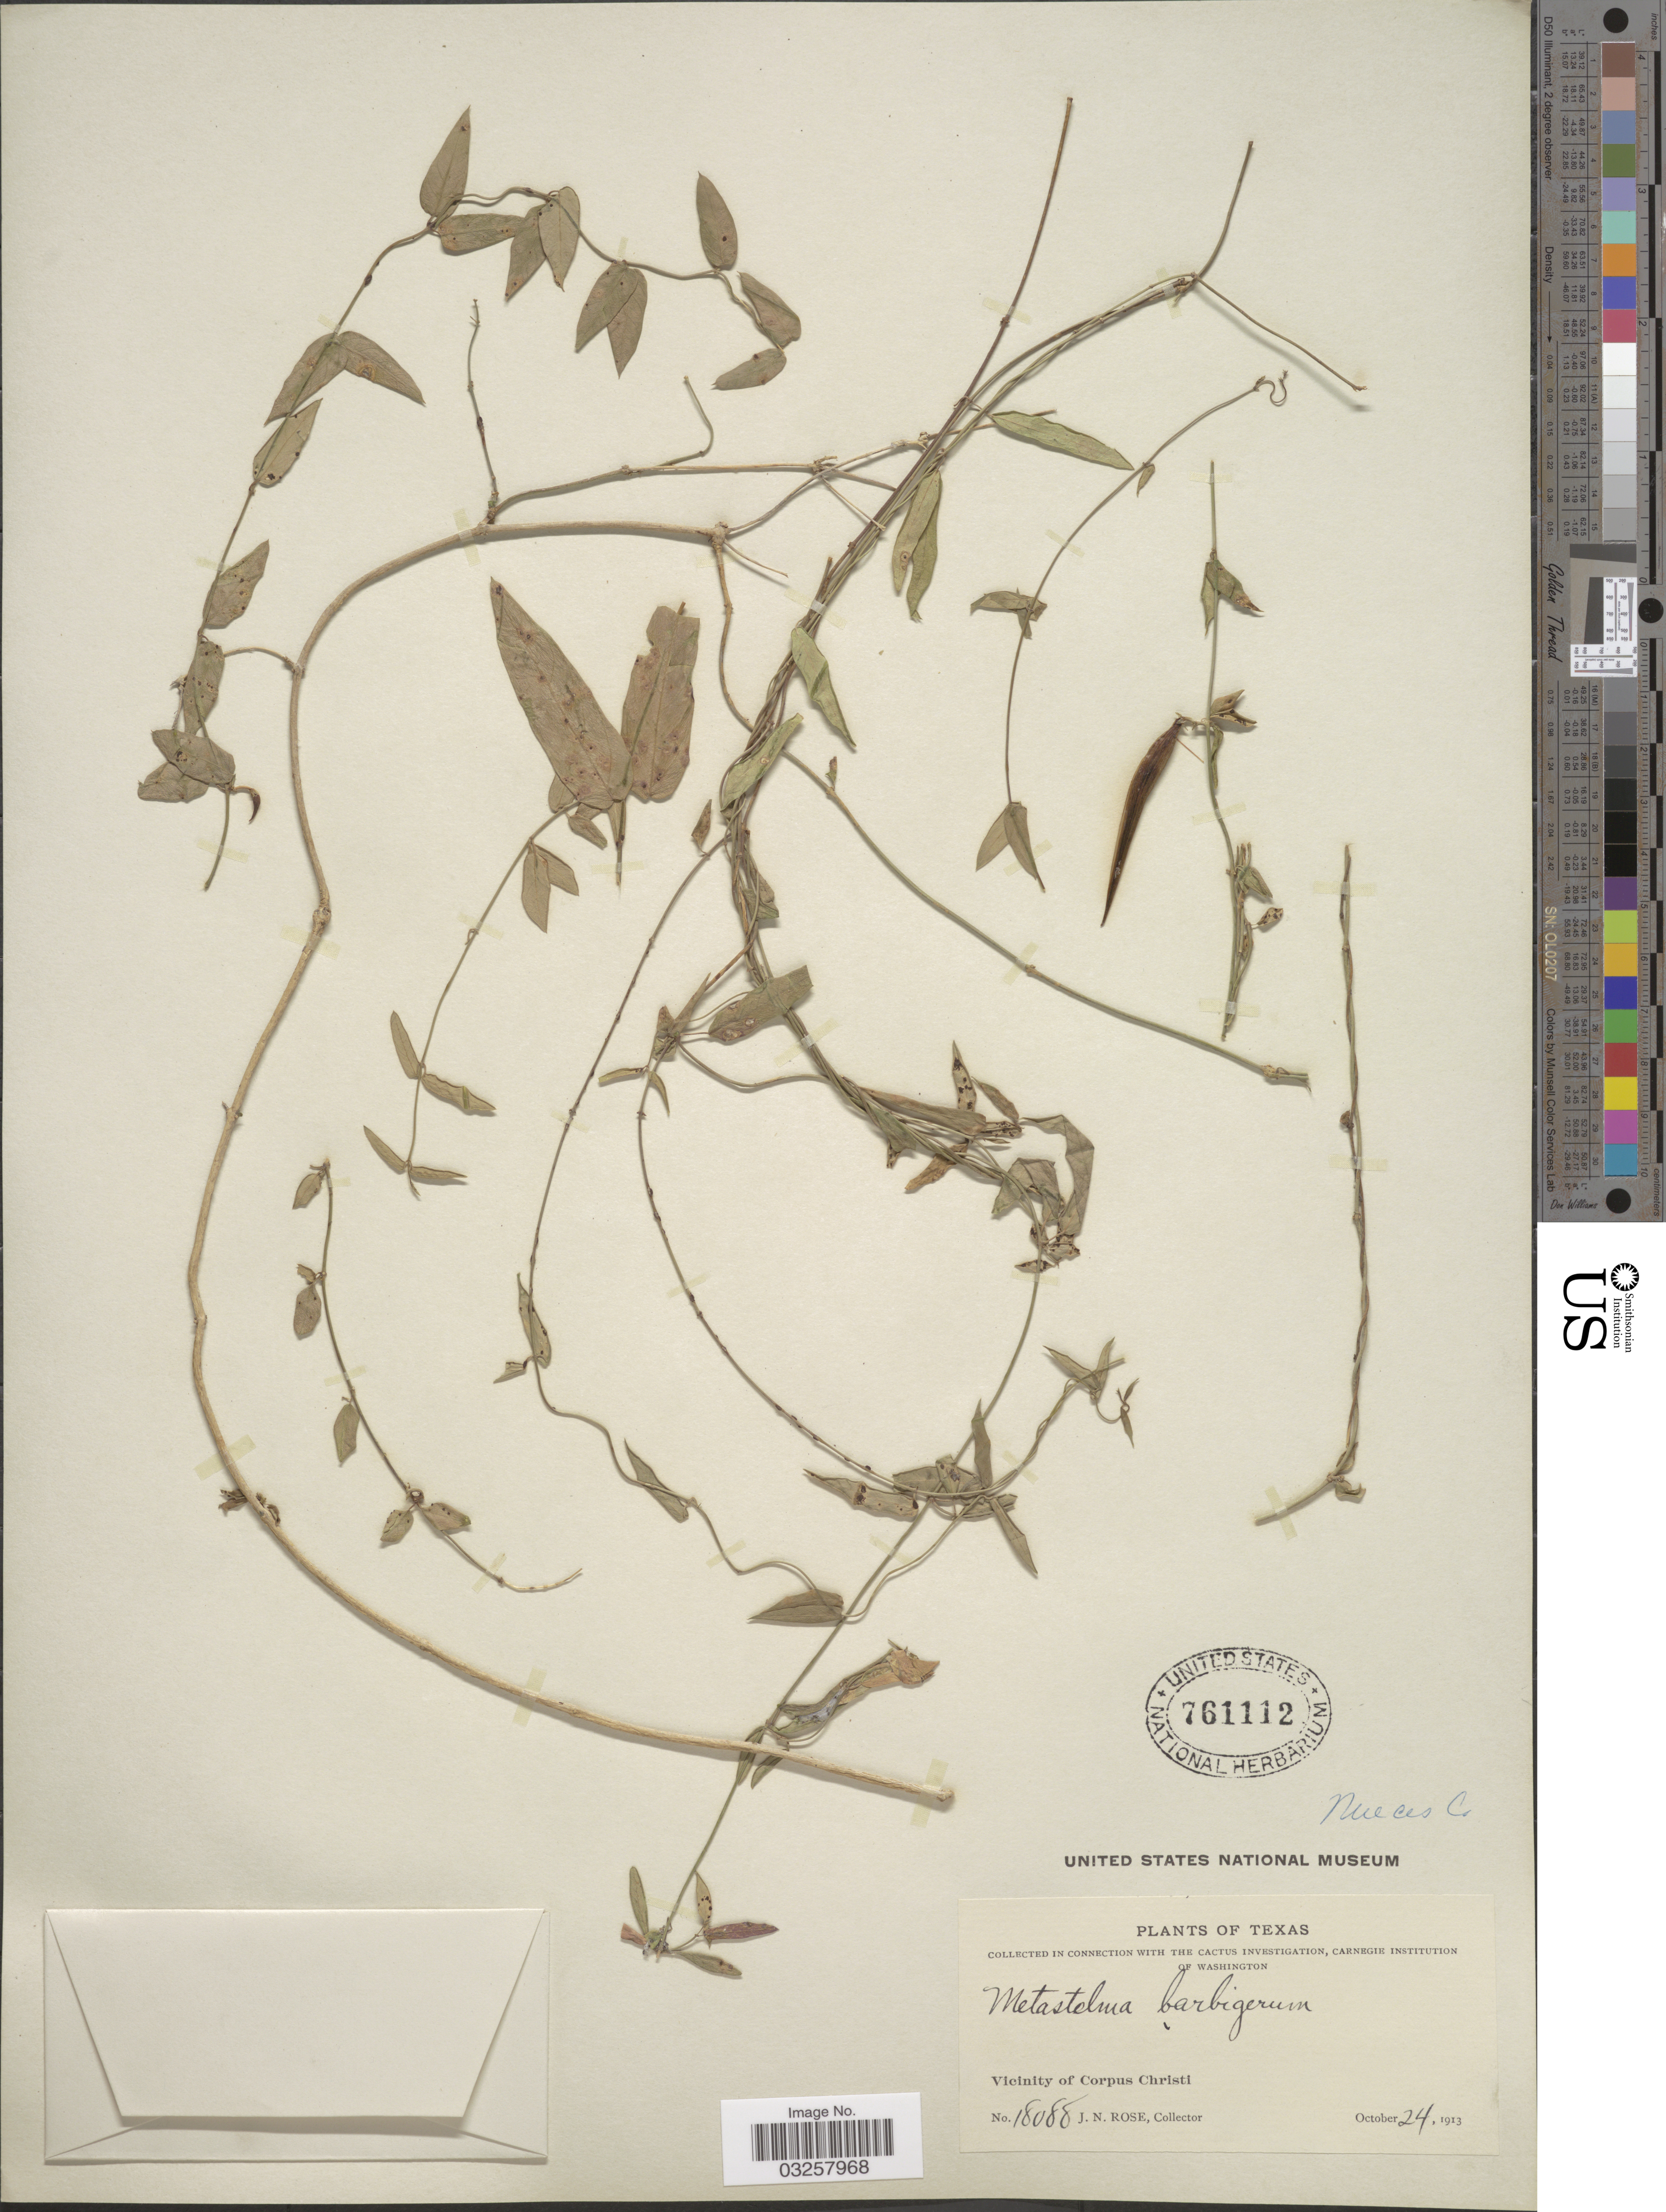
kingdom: Plantae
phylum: Tracheophyta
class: Magnoliopsida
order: Gentianales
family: Apocynaceae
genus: Metastelma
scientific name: Metastelma barbigerum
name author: Scheele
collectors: J. N. Rose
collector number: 18088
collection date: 1913-10-24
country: United States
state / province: Texas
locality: Nueces Co. Vicinity of Corpus Christi.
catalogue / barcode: US 761112